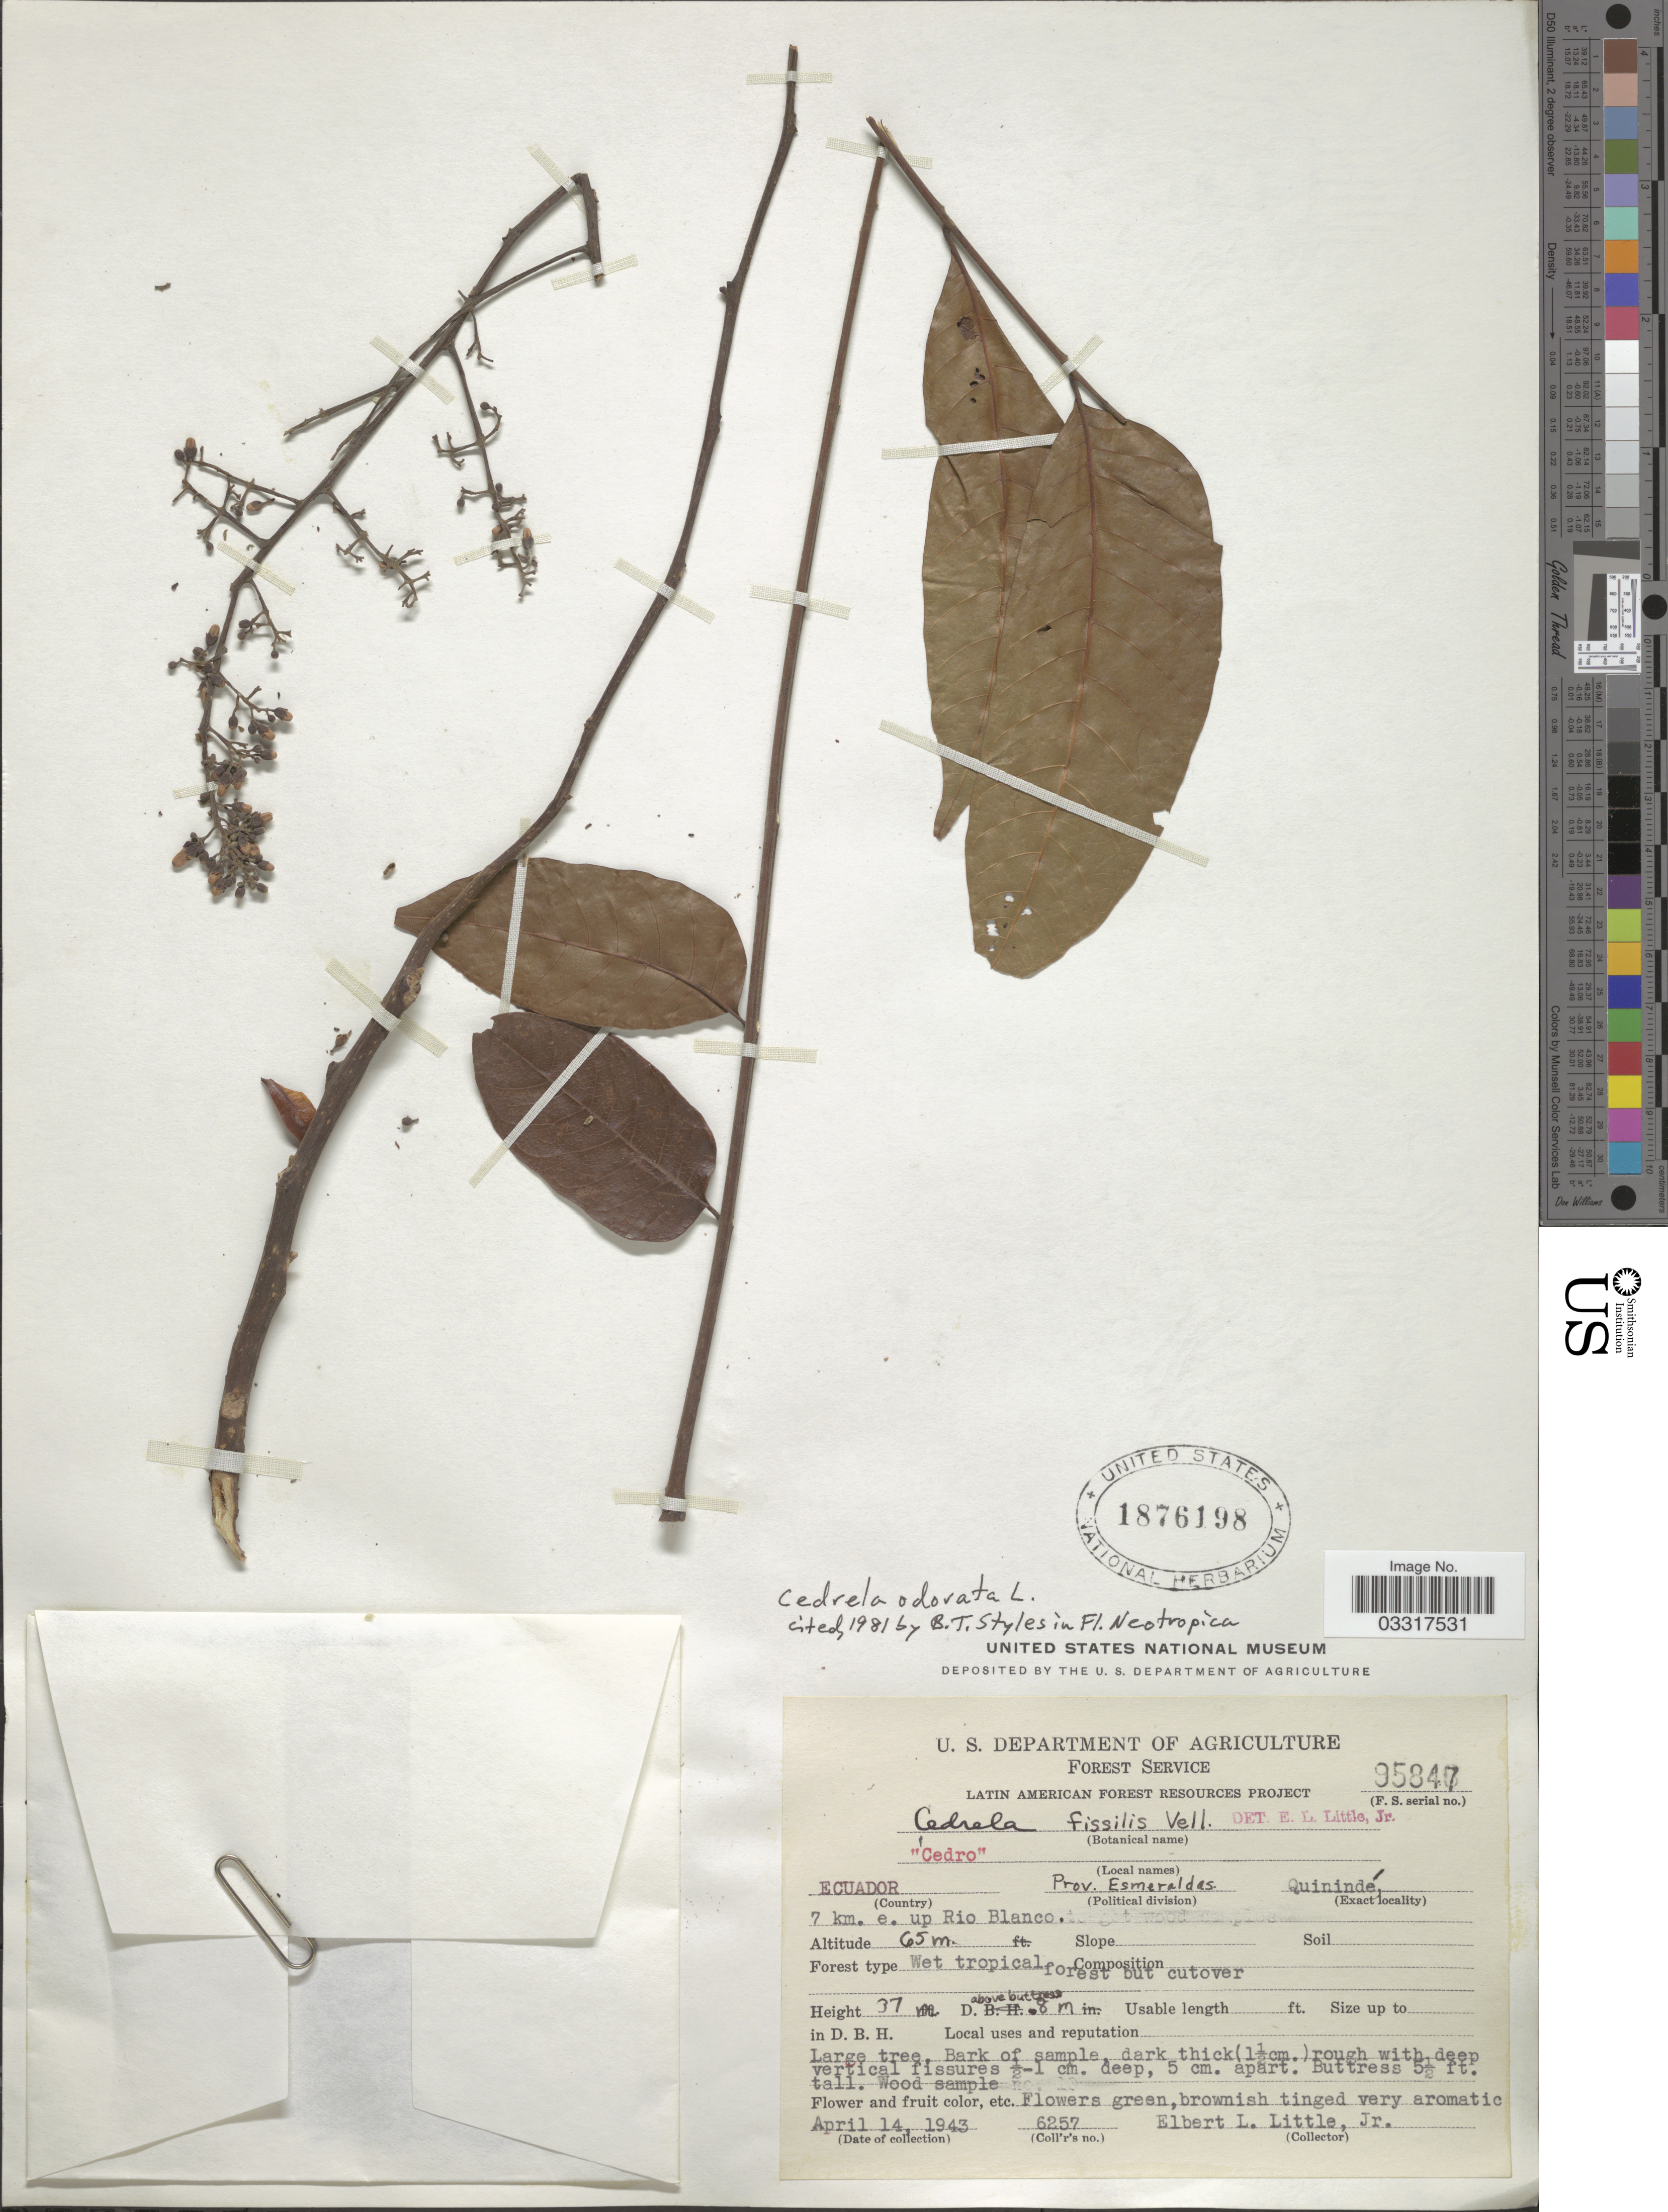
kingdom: Plantae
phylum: Tracheophyta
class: Magnoliopsida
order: Sapindales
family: Meliaceae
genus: Cedrela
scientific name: Cedrela odorata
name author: L.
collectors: E. L. Little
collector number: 6257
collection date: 1943-04-14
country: Ecuador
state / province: Esmeraldas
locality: Quinindé 7 km. e. up Rio Blanco.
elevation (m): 65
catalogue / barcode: US 1876198